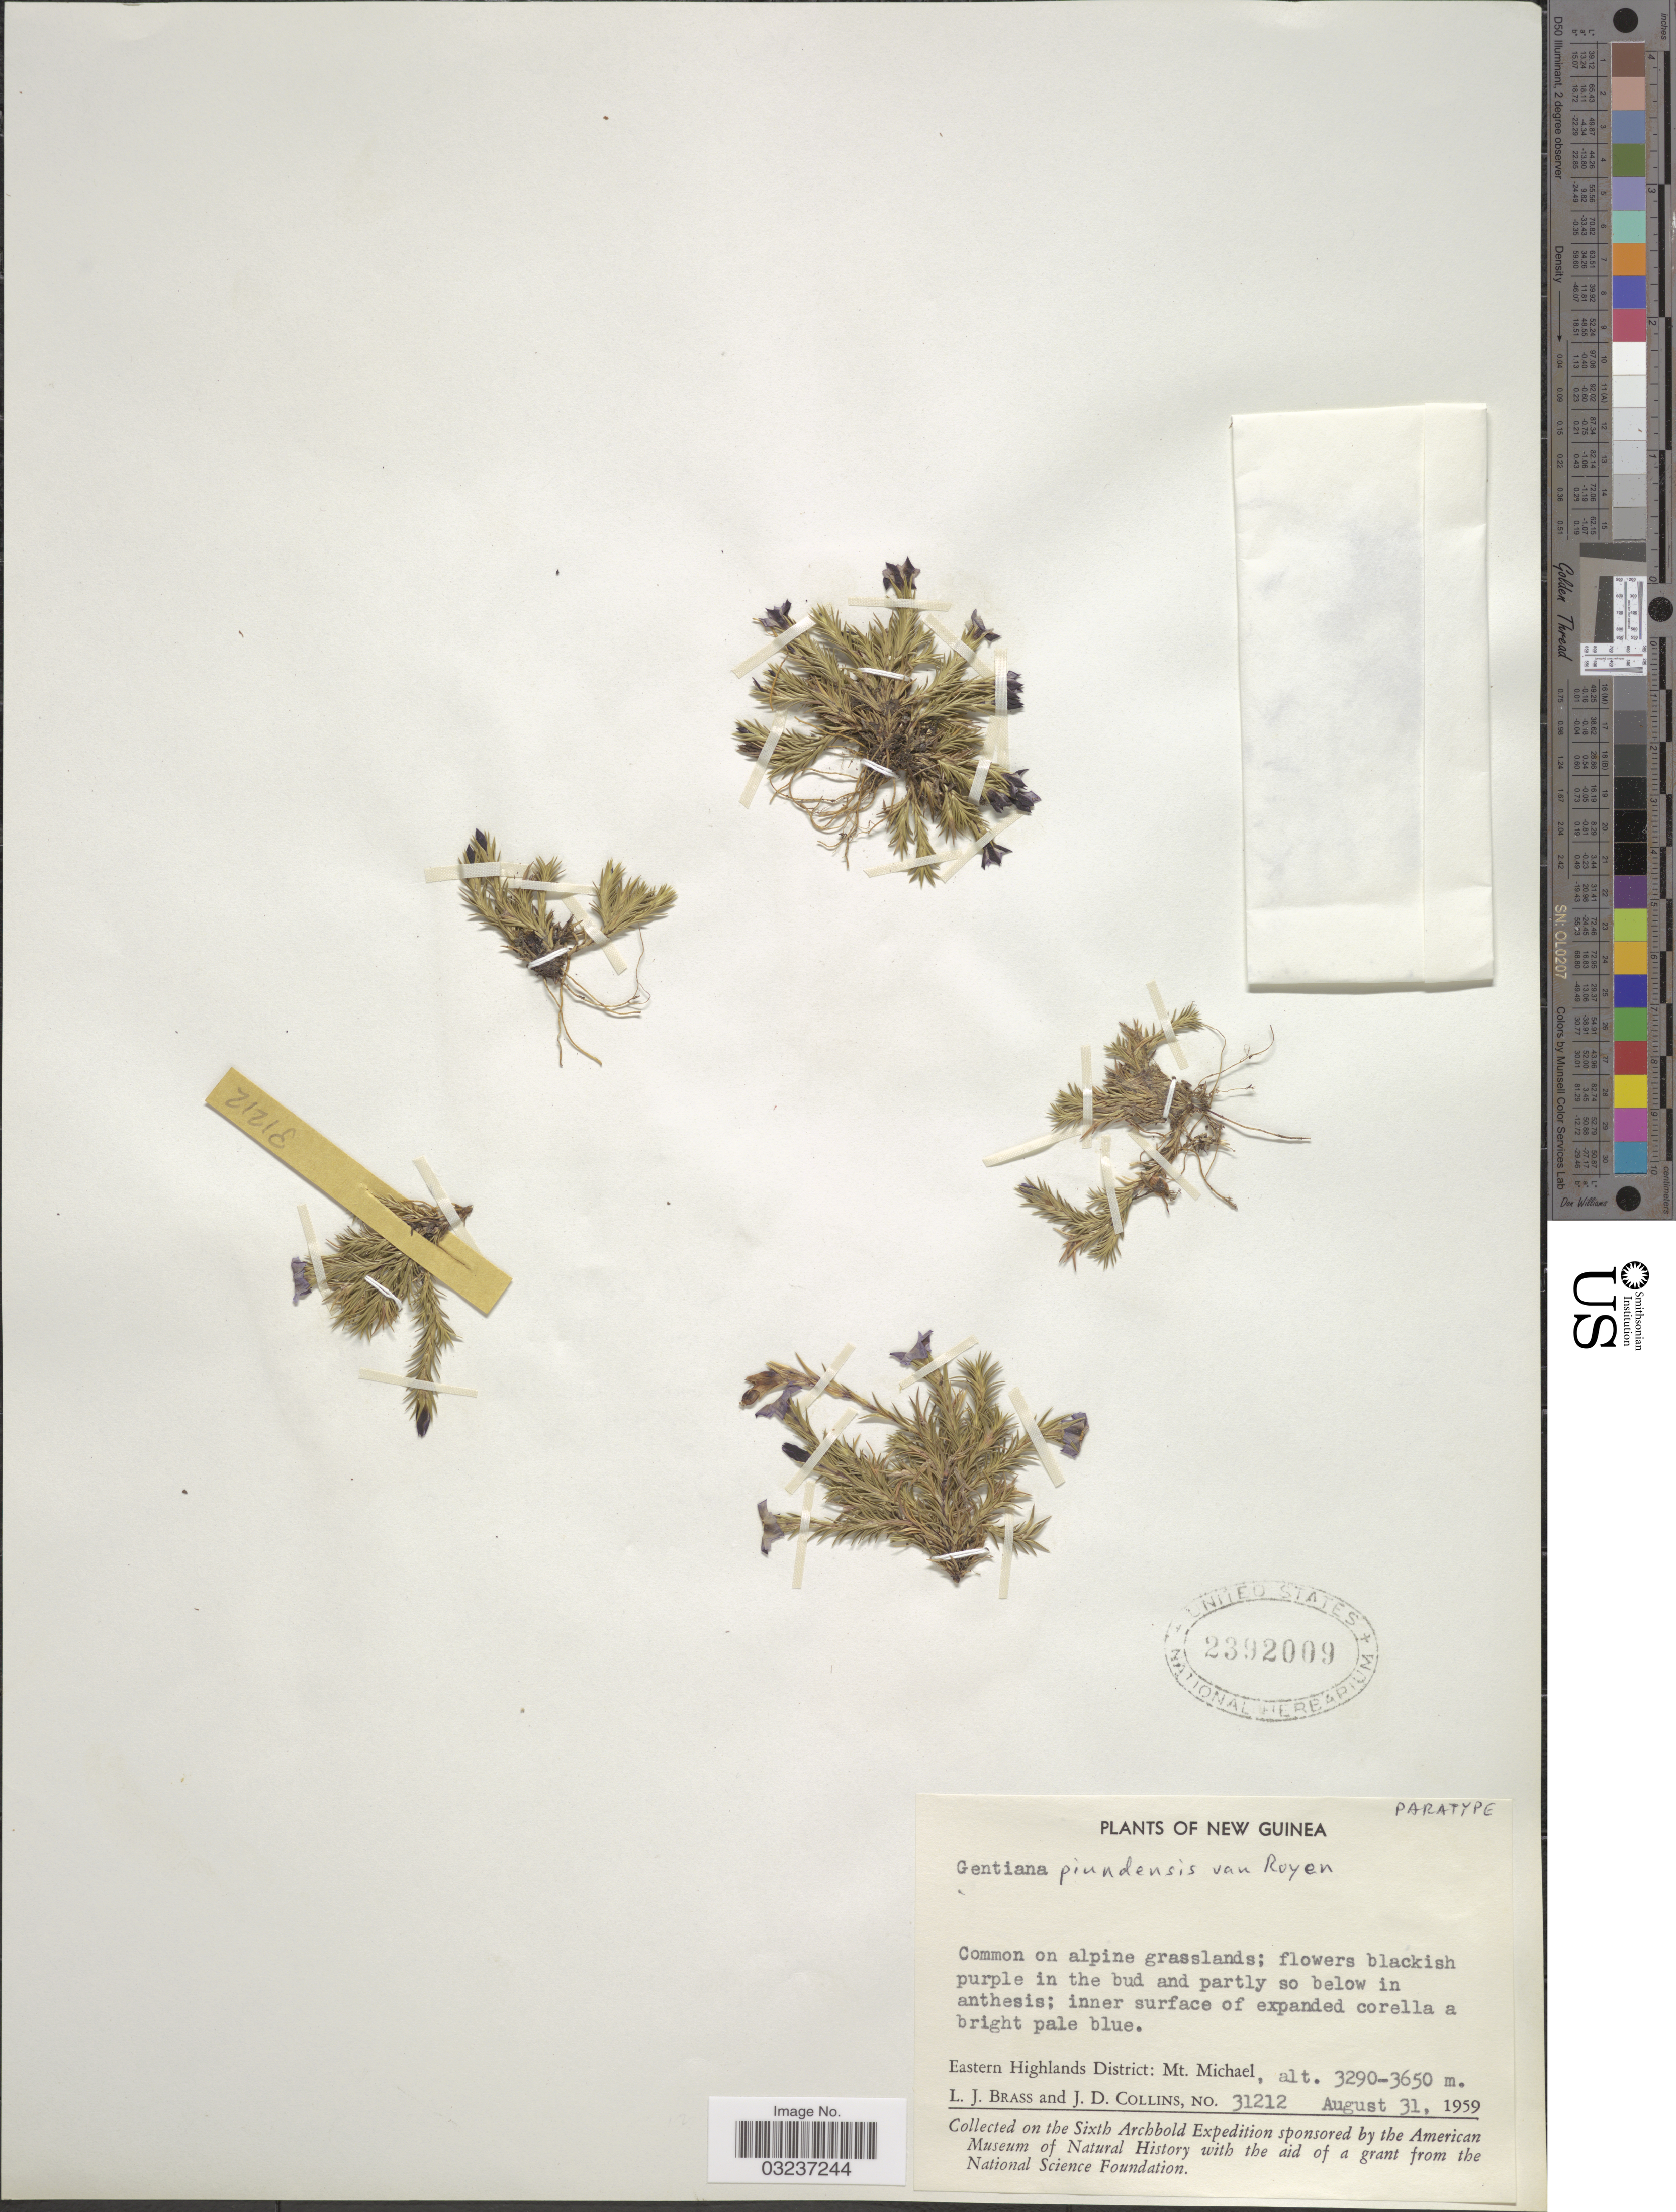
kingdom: Plantae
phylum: Tracheophyta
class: Magnoliopsida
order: Gentianales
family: Gentianaceae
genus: Gentiana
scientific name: Gentiana piundensis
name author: P. Royen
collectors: L. J. Brass & J. Collins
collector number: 31212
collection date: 1959-08-31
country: Papua New Guinea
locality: New Guinea. Eastern Highlands District: Mt. Michael.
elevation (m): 3290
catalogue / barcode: US 2392009